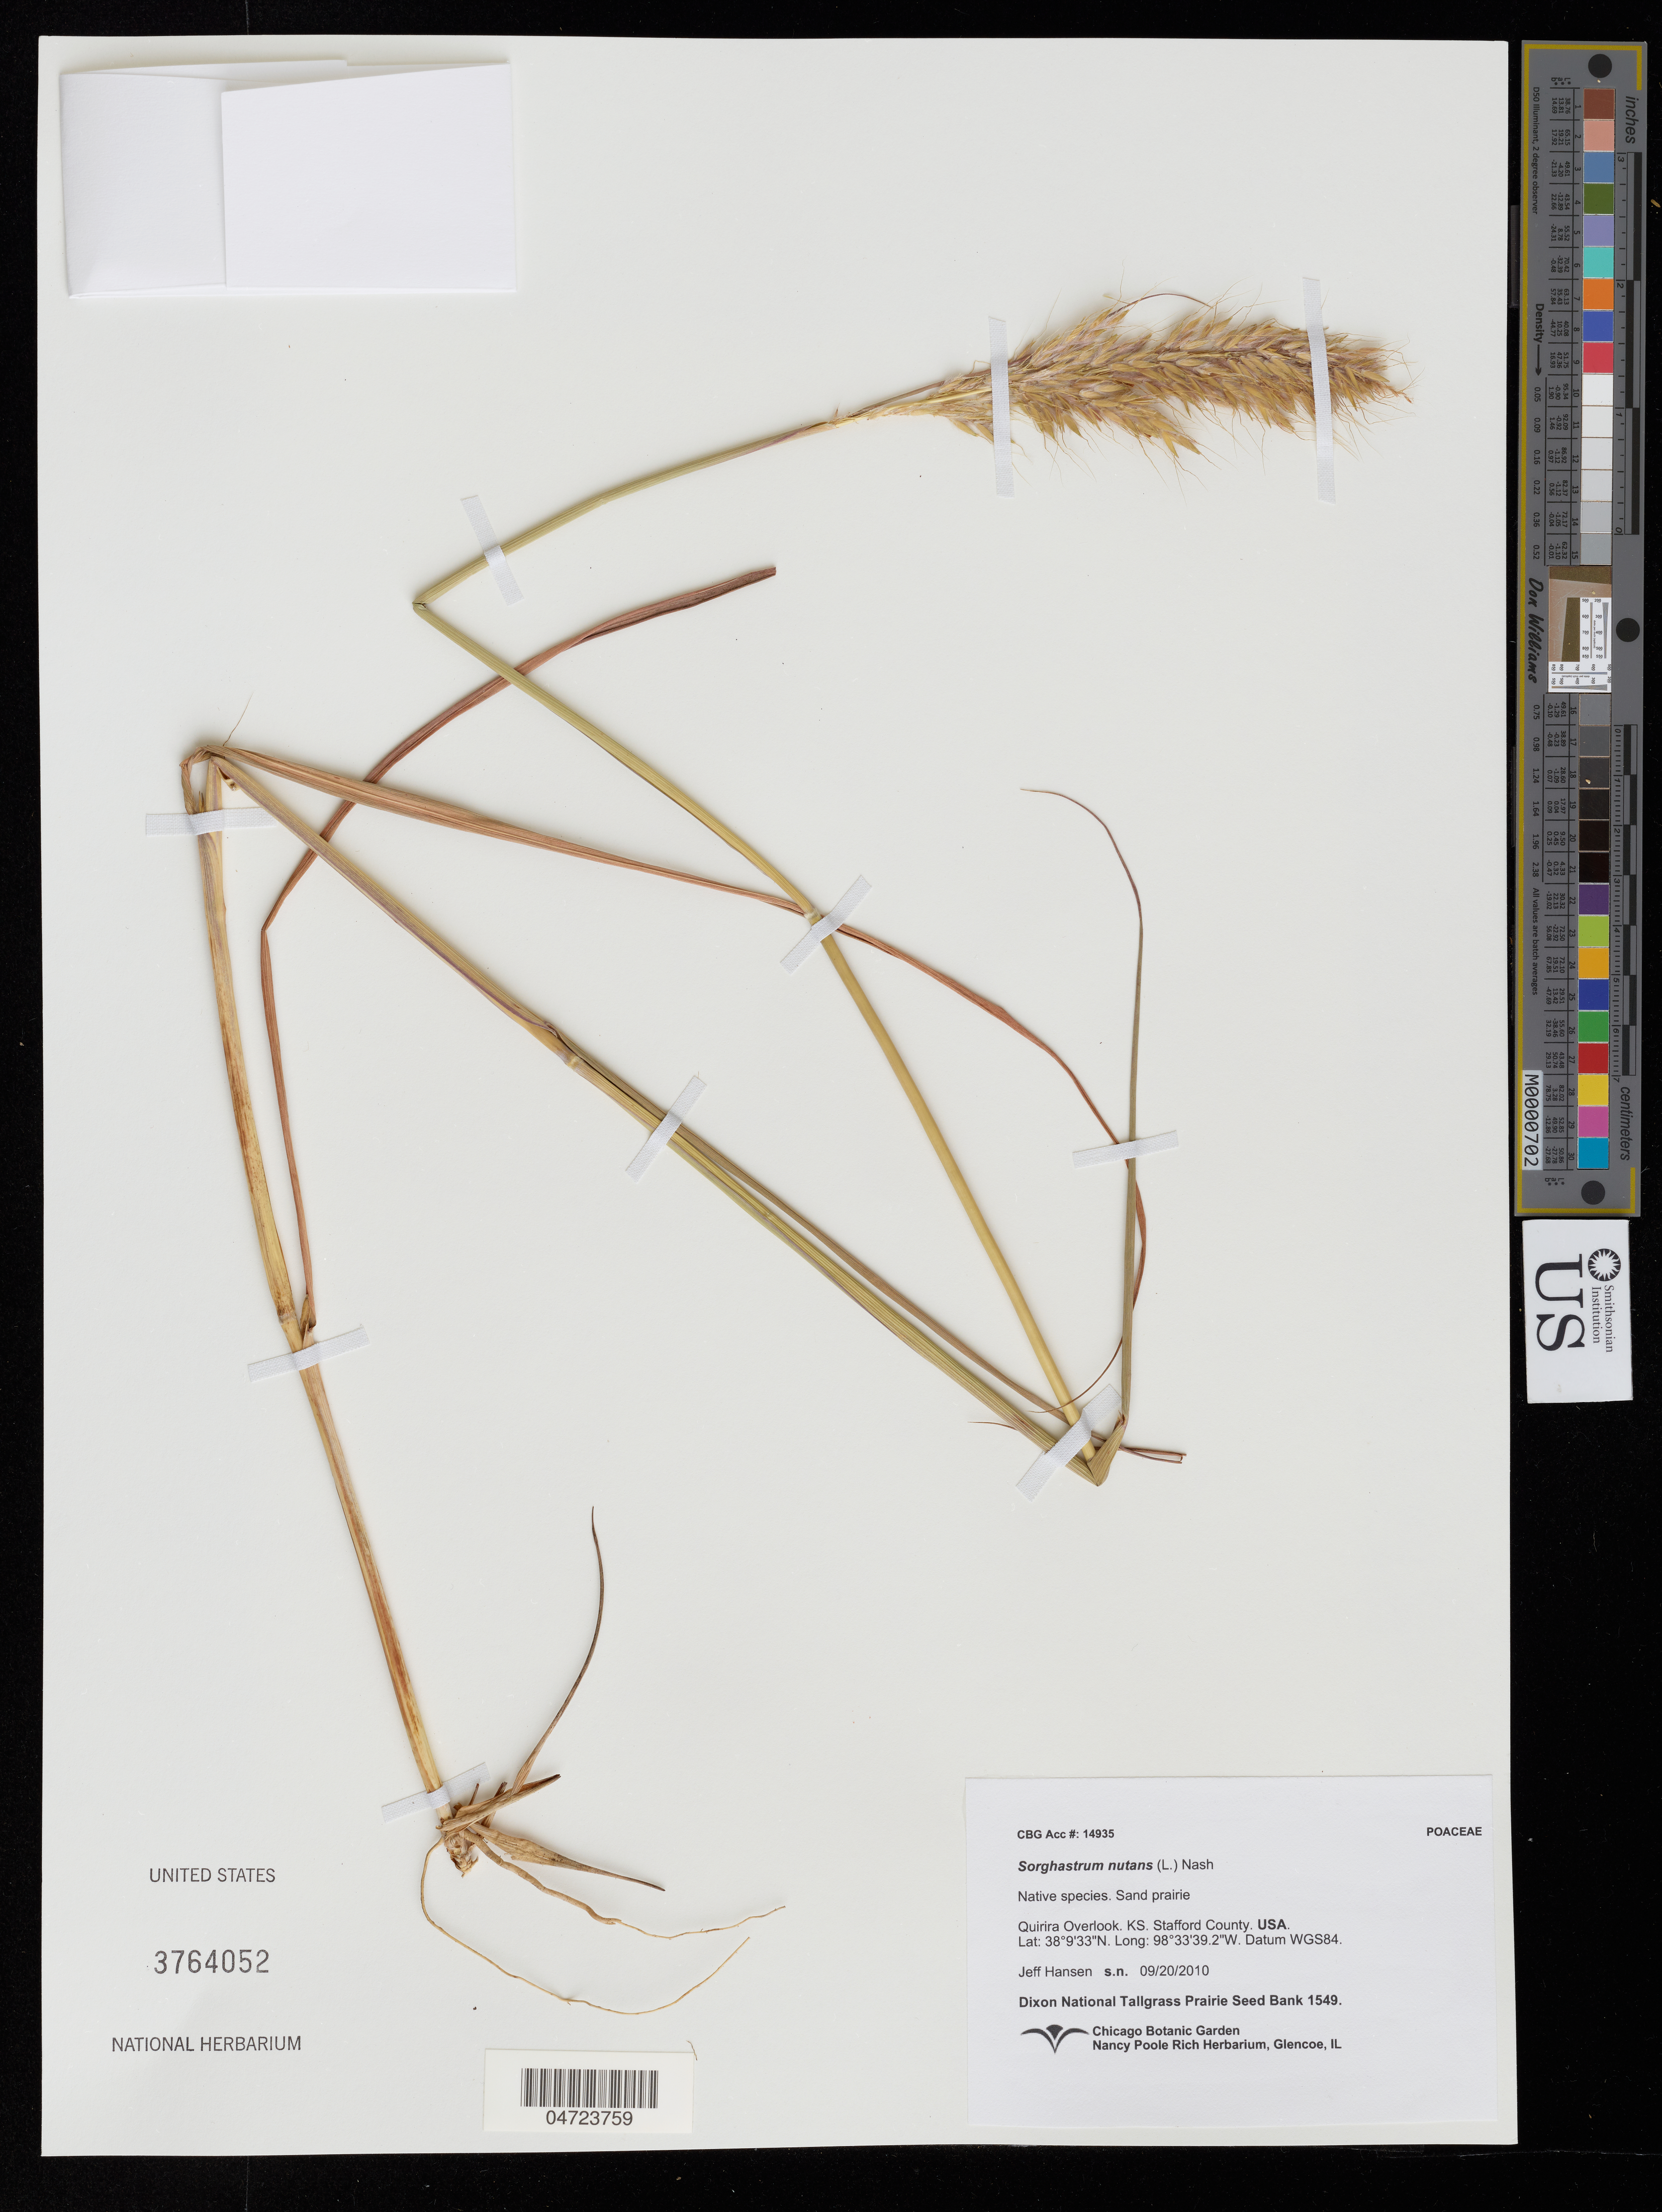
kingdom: Plantae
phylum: Tracheophyta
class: Liliopsida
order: Poales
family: Poaceae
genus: Sorghastrum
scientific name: Sorghastrum nutans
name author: (L.) Nash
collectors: J. Hansen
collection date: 2010-09-20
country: United States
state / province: Kansas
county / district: Stafford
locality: Quirira Overlook. Stafford County.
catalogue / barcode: US 3764052